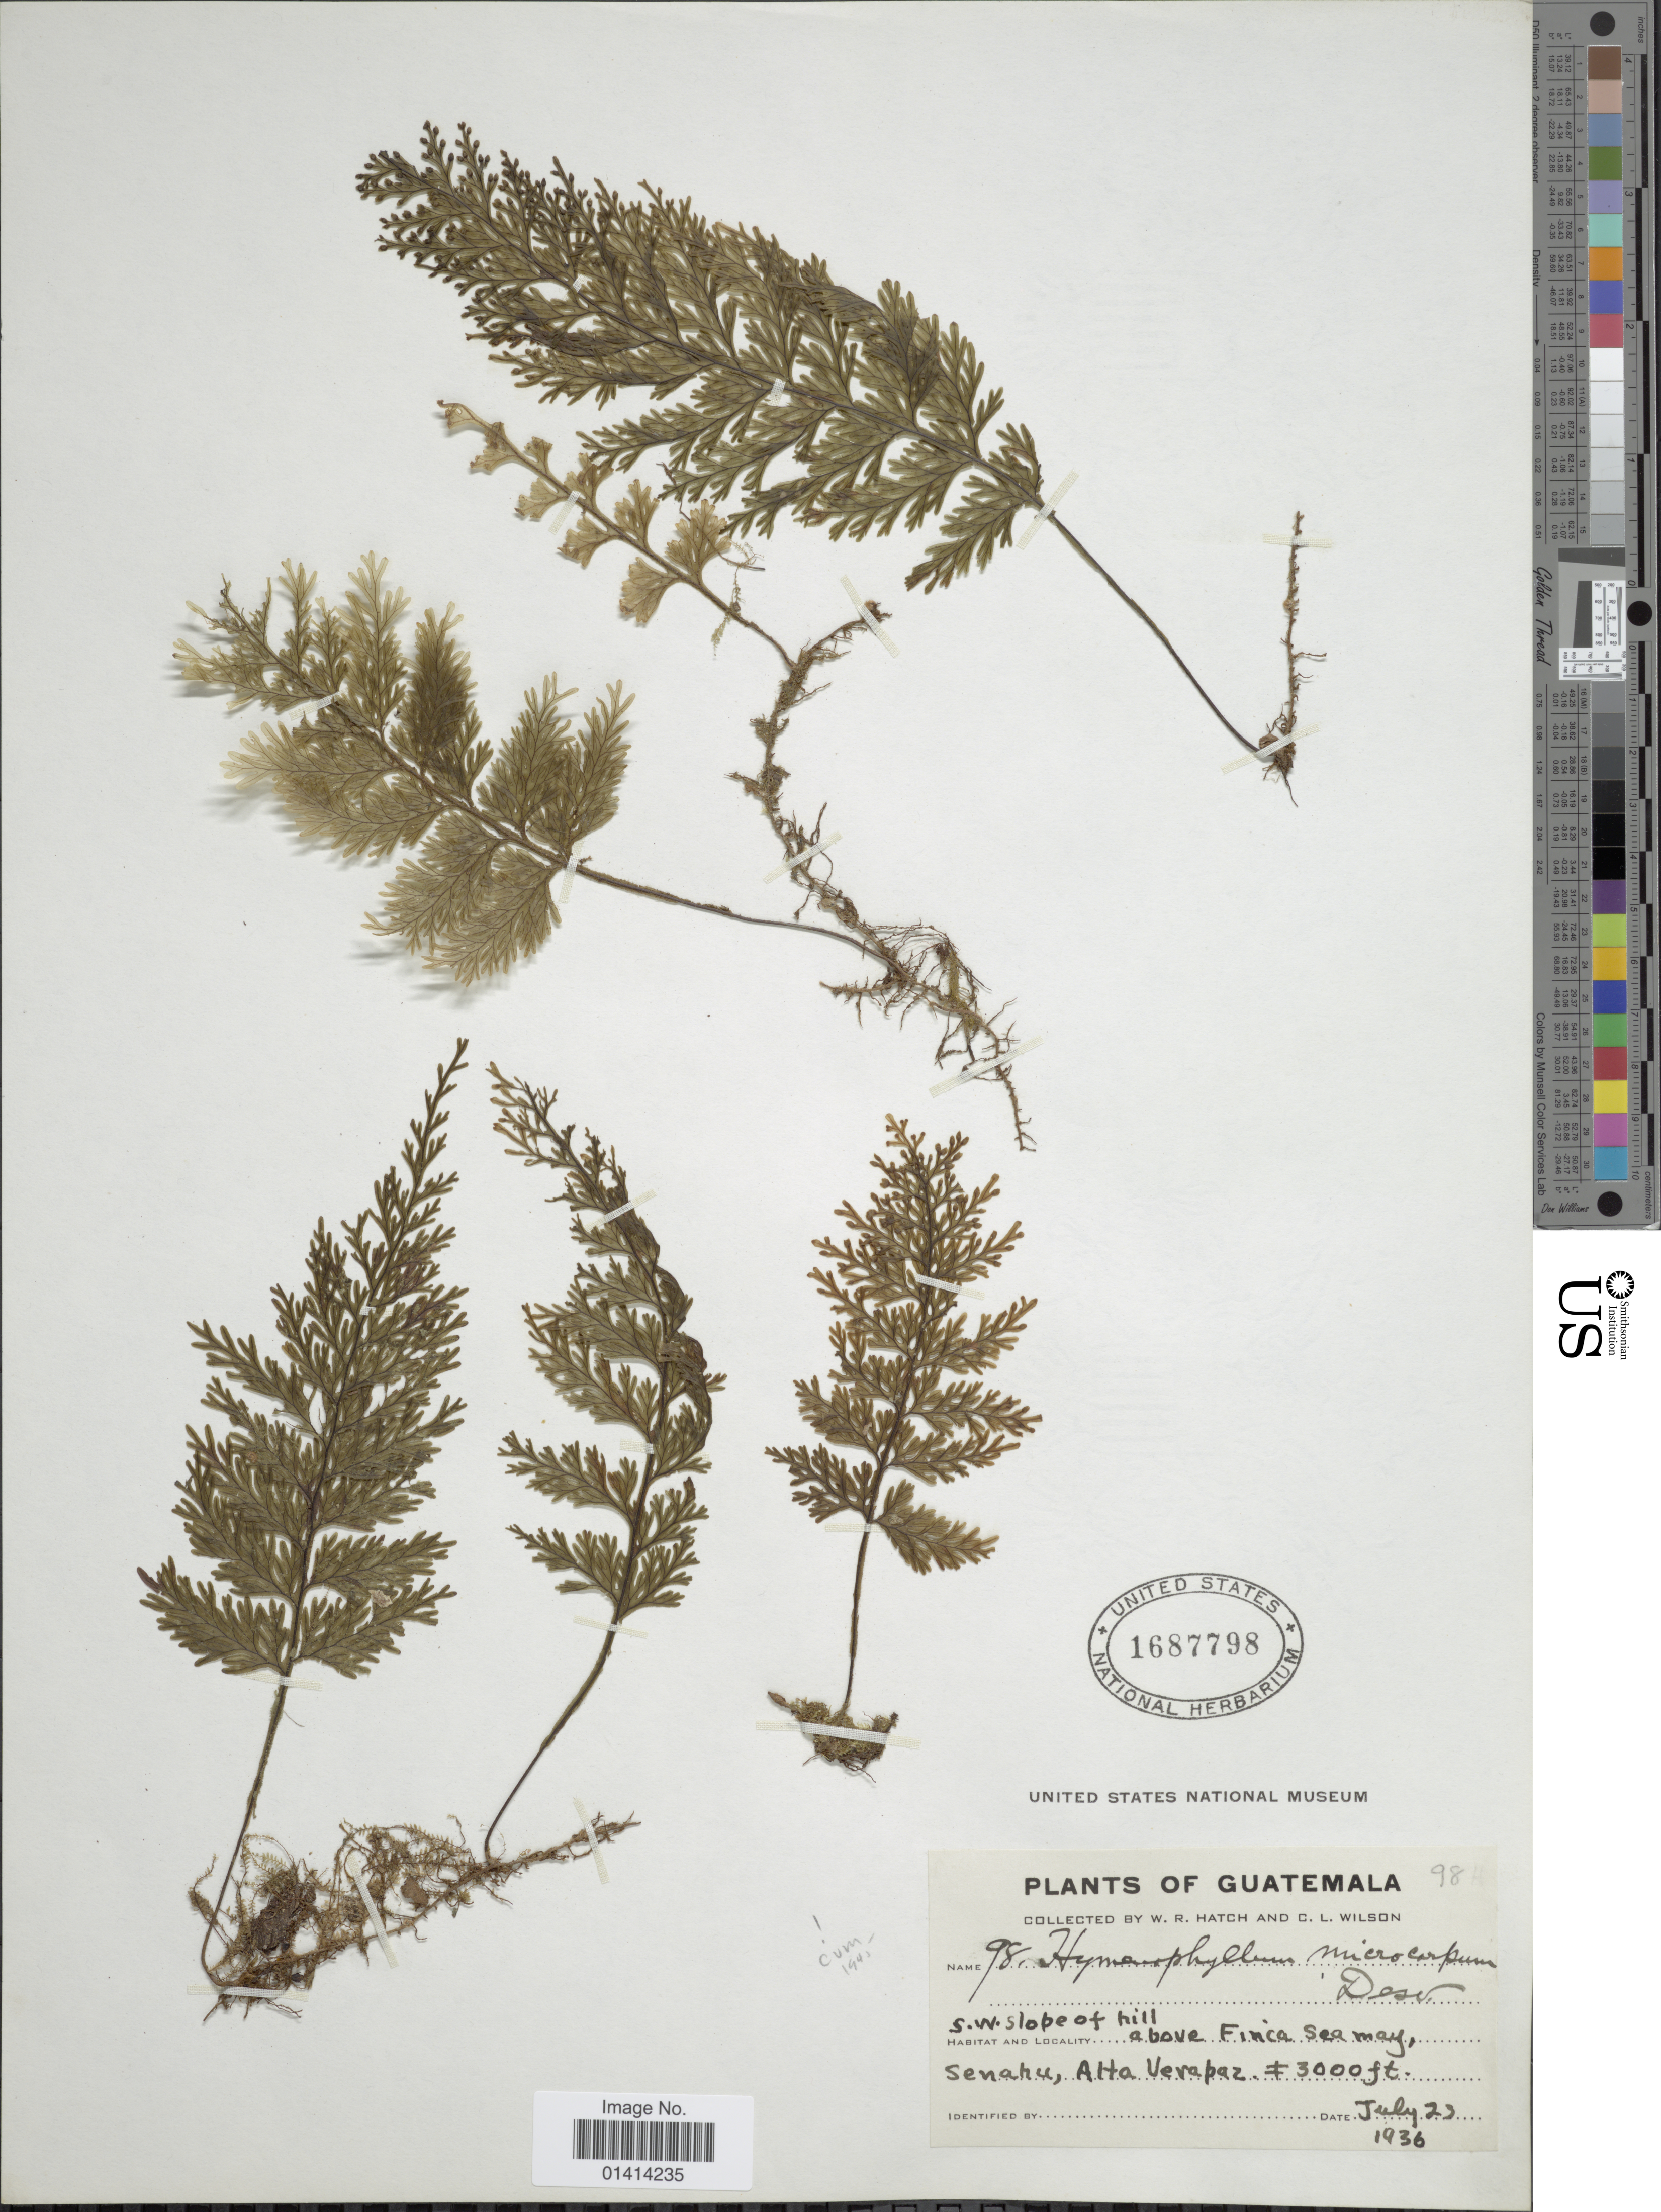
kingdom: Plantae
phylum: Tracheophyta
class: Polypodiopsida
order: Hymenophyllales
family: Hymenophyllaceae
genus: Hymenophyllum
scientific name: Hymenophyllum microcarpum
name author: (Desv.) Lellinger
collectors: W. Hatch & C. L. Wilson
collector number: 98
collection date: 1936-07-23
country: Guatemala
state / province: Alta Verapaz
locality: S.w slope of hill above Finca Seamey, Senahu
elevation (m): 914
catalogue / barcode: US 1687798